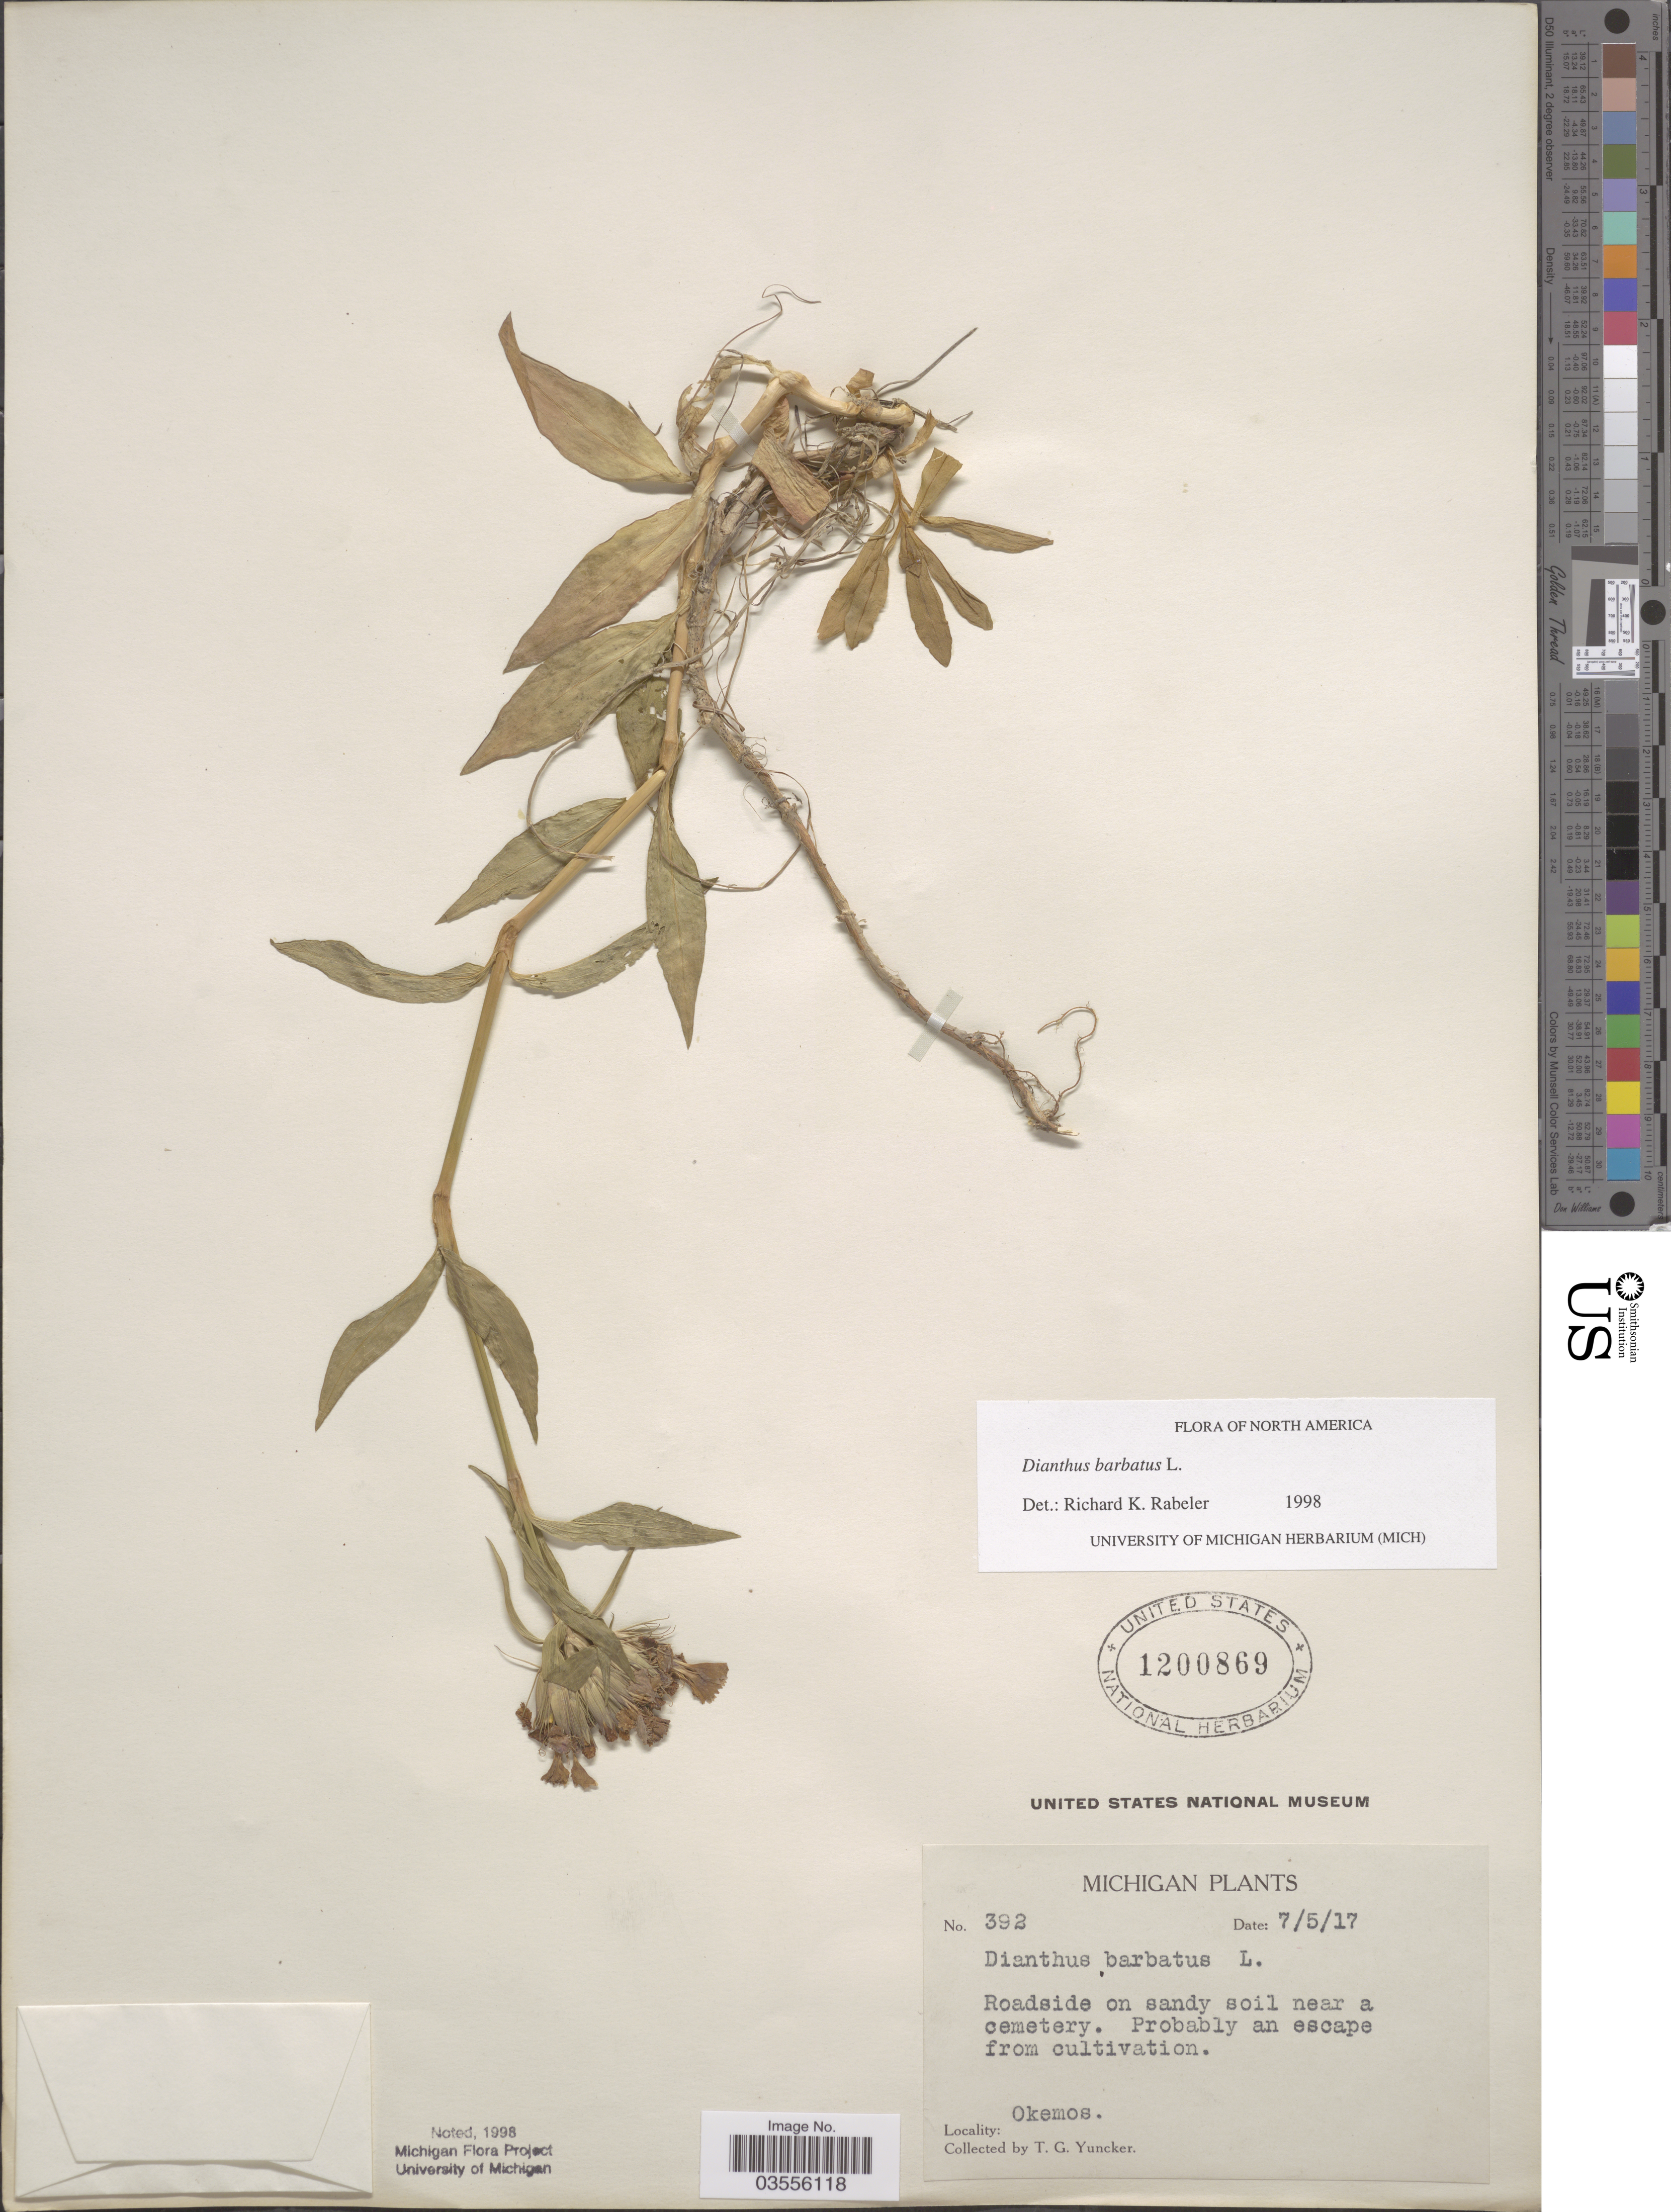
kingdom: Plantae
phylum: Tracheophyta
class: Magnoliopsida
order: Caryophyllales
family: Caryophyllaceae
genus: Dianthus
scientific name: Dianthus barbatus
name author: L.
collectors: T. G. Yuncker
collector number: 392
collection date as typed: Transcribed d/m/y: 5/7/17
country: United States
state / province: Michigan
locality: Roadside on sandy soil near a cemetery. Okemos.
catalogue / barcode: US 1200869